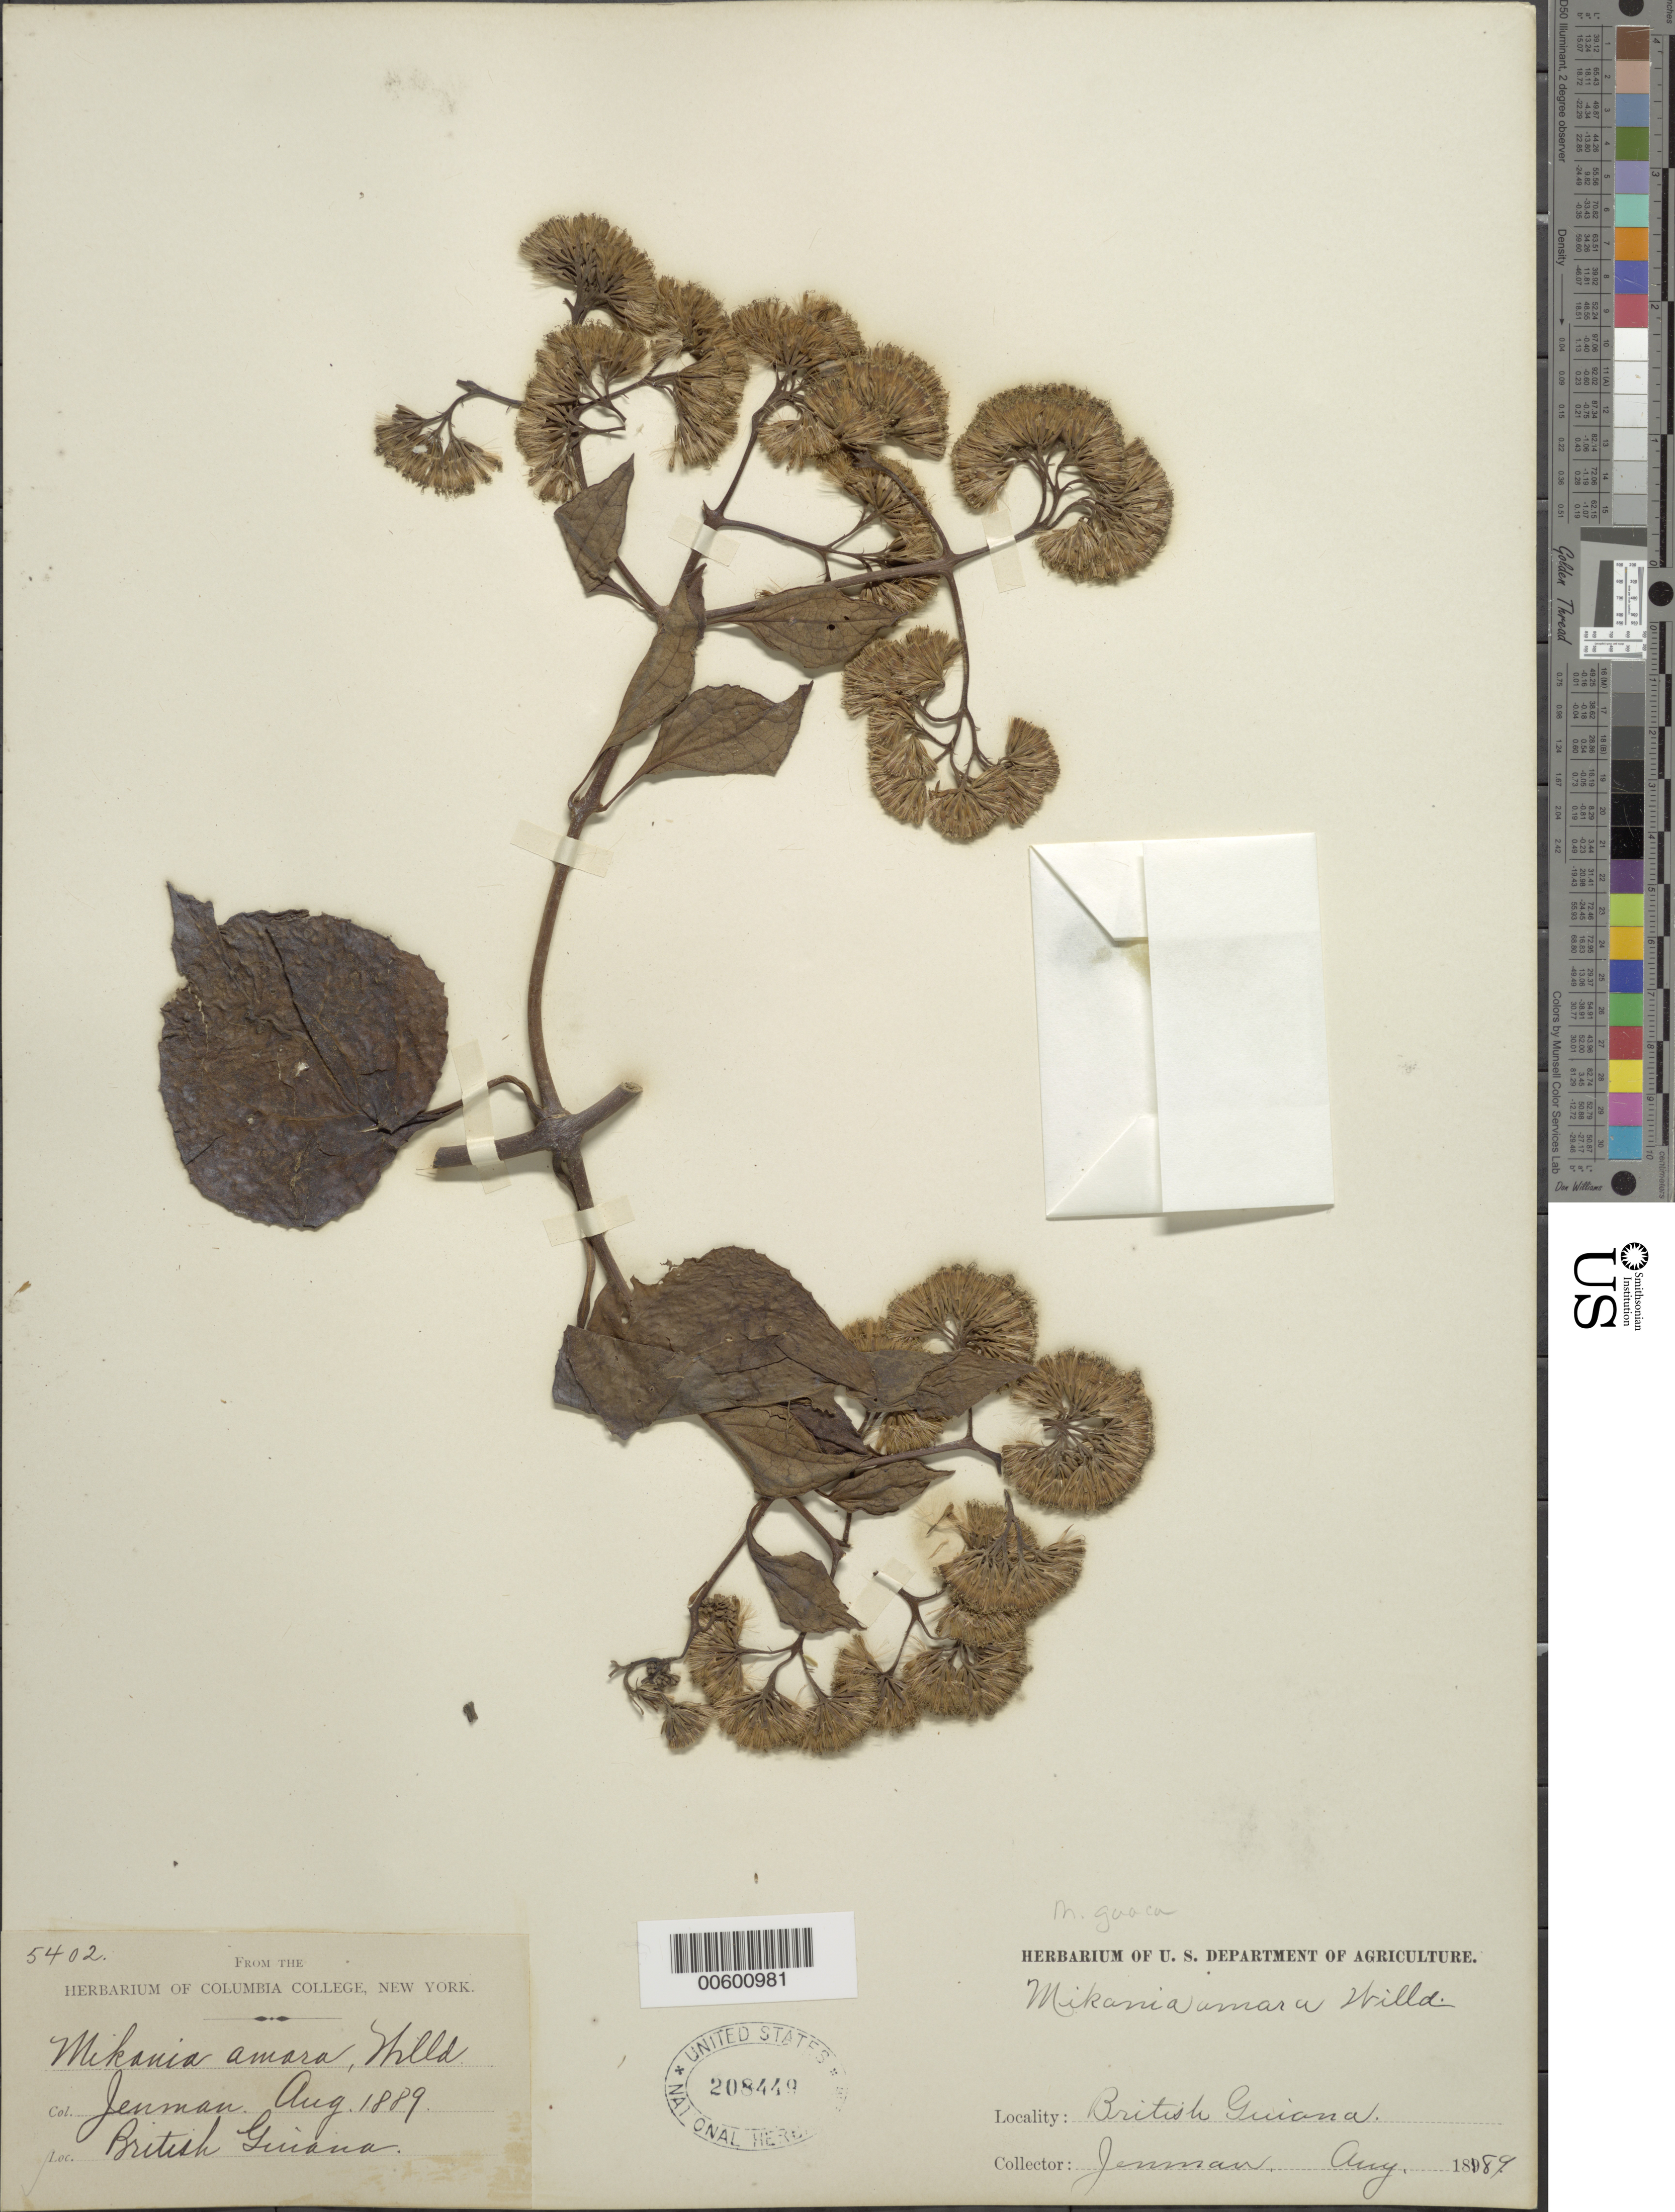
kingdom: Plantae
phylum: Tracheophyta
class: Magnoliopsida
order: Asterales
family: Asteraceae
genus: Mikania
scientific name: Mikania amara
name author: Willd.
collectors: G. S. Jenman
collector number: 5402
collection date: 1889-08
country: Guyana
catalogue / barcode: US 208449